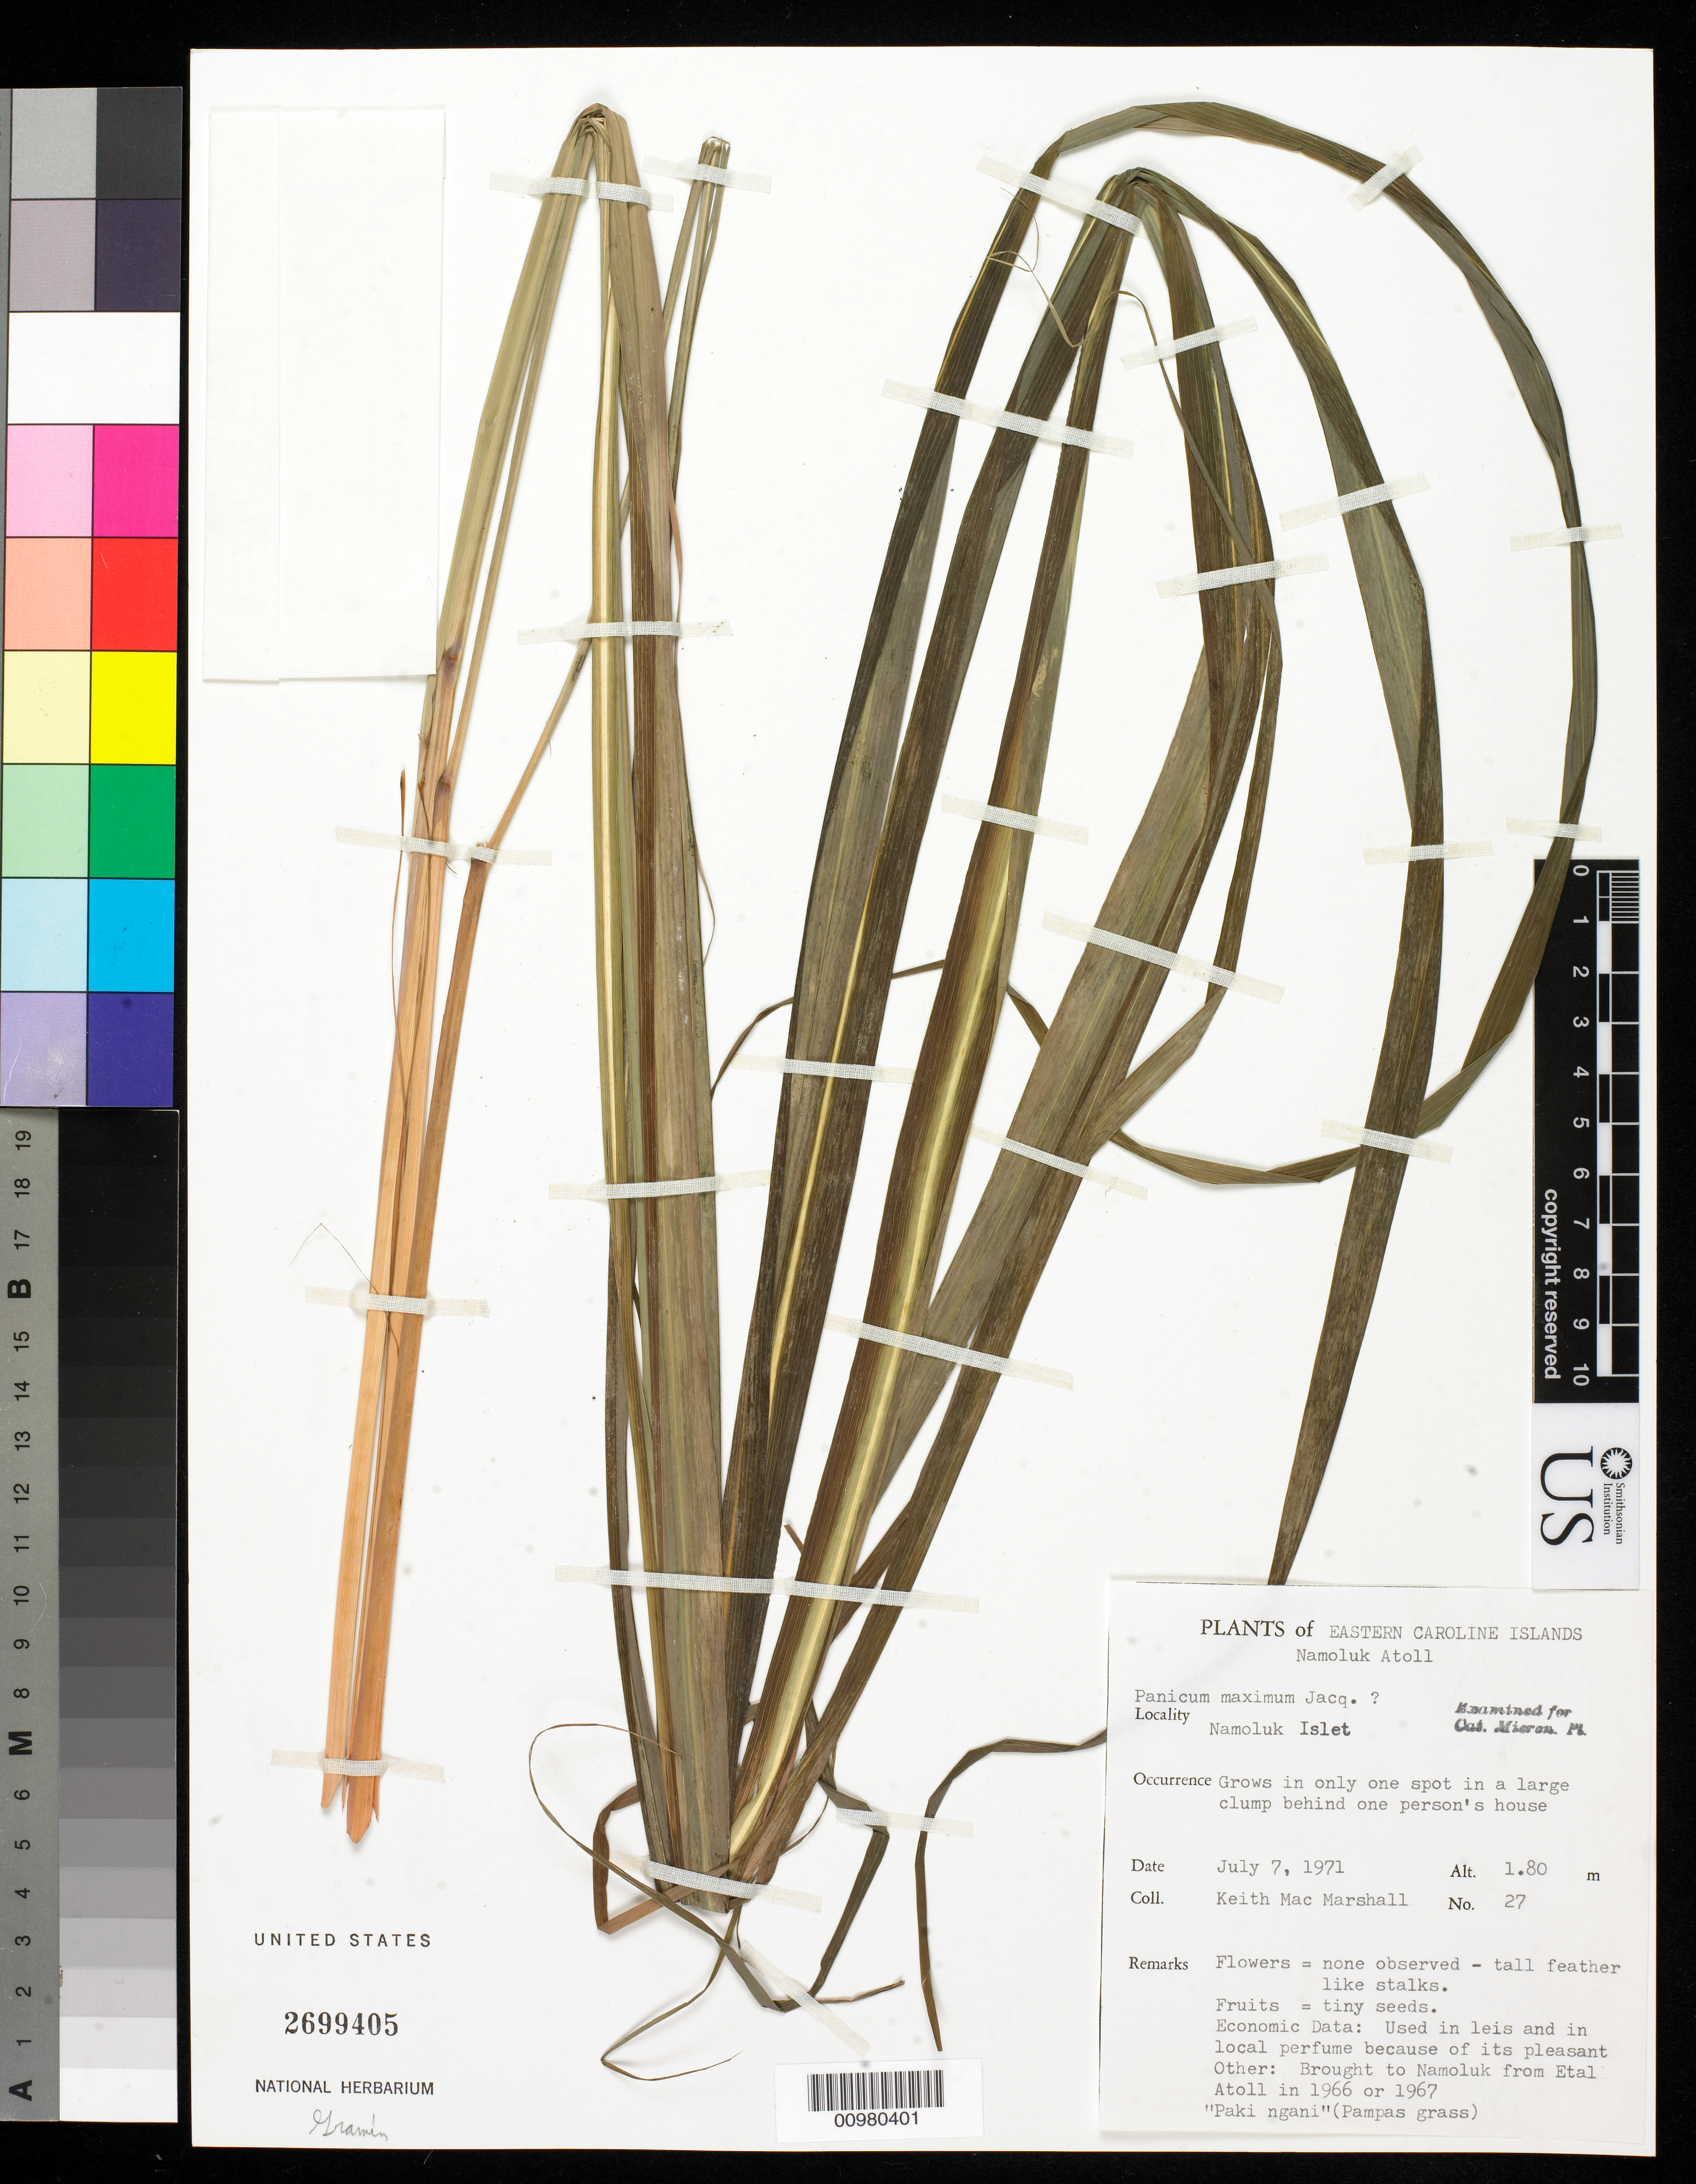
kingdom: Plantae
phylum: Tracheophyta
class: Liliopsida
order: Poales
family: Poaceae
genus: Panicum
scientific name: Panicum maximum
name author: Jacq.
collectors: K. M. Marshall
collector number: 27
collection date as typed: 07 Jul 1971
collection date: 1971-07-07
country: Micronesia, Federated States of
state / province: Truk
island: Namokuk [Namoluk] Atoll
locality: Namoluk Islet.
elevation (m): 1.8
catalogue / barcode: US 2699405